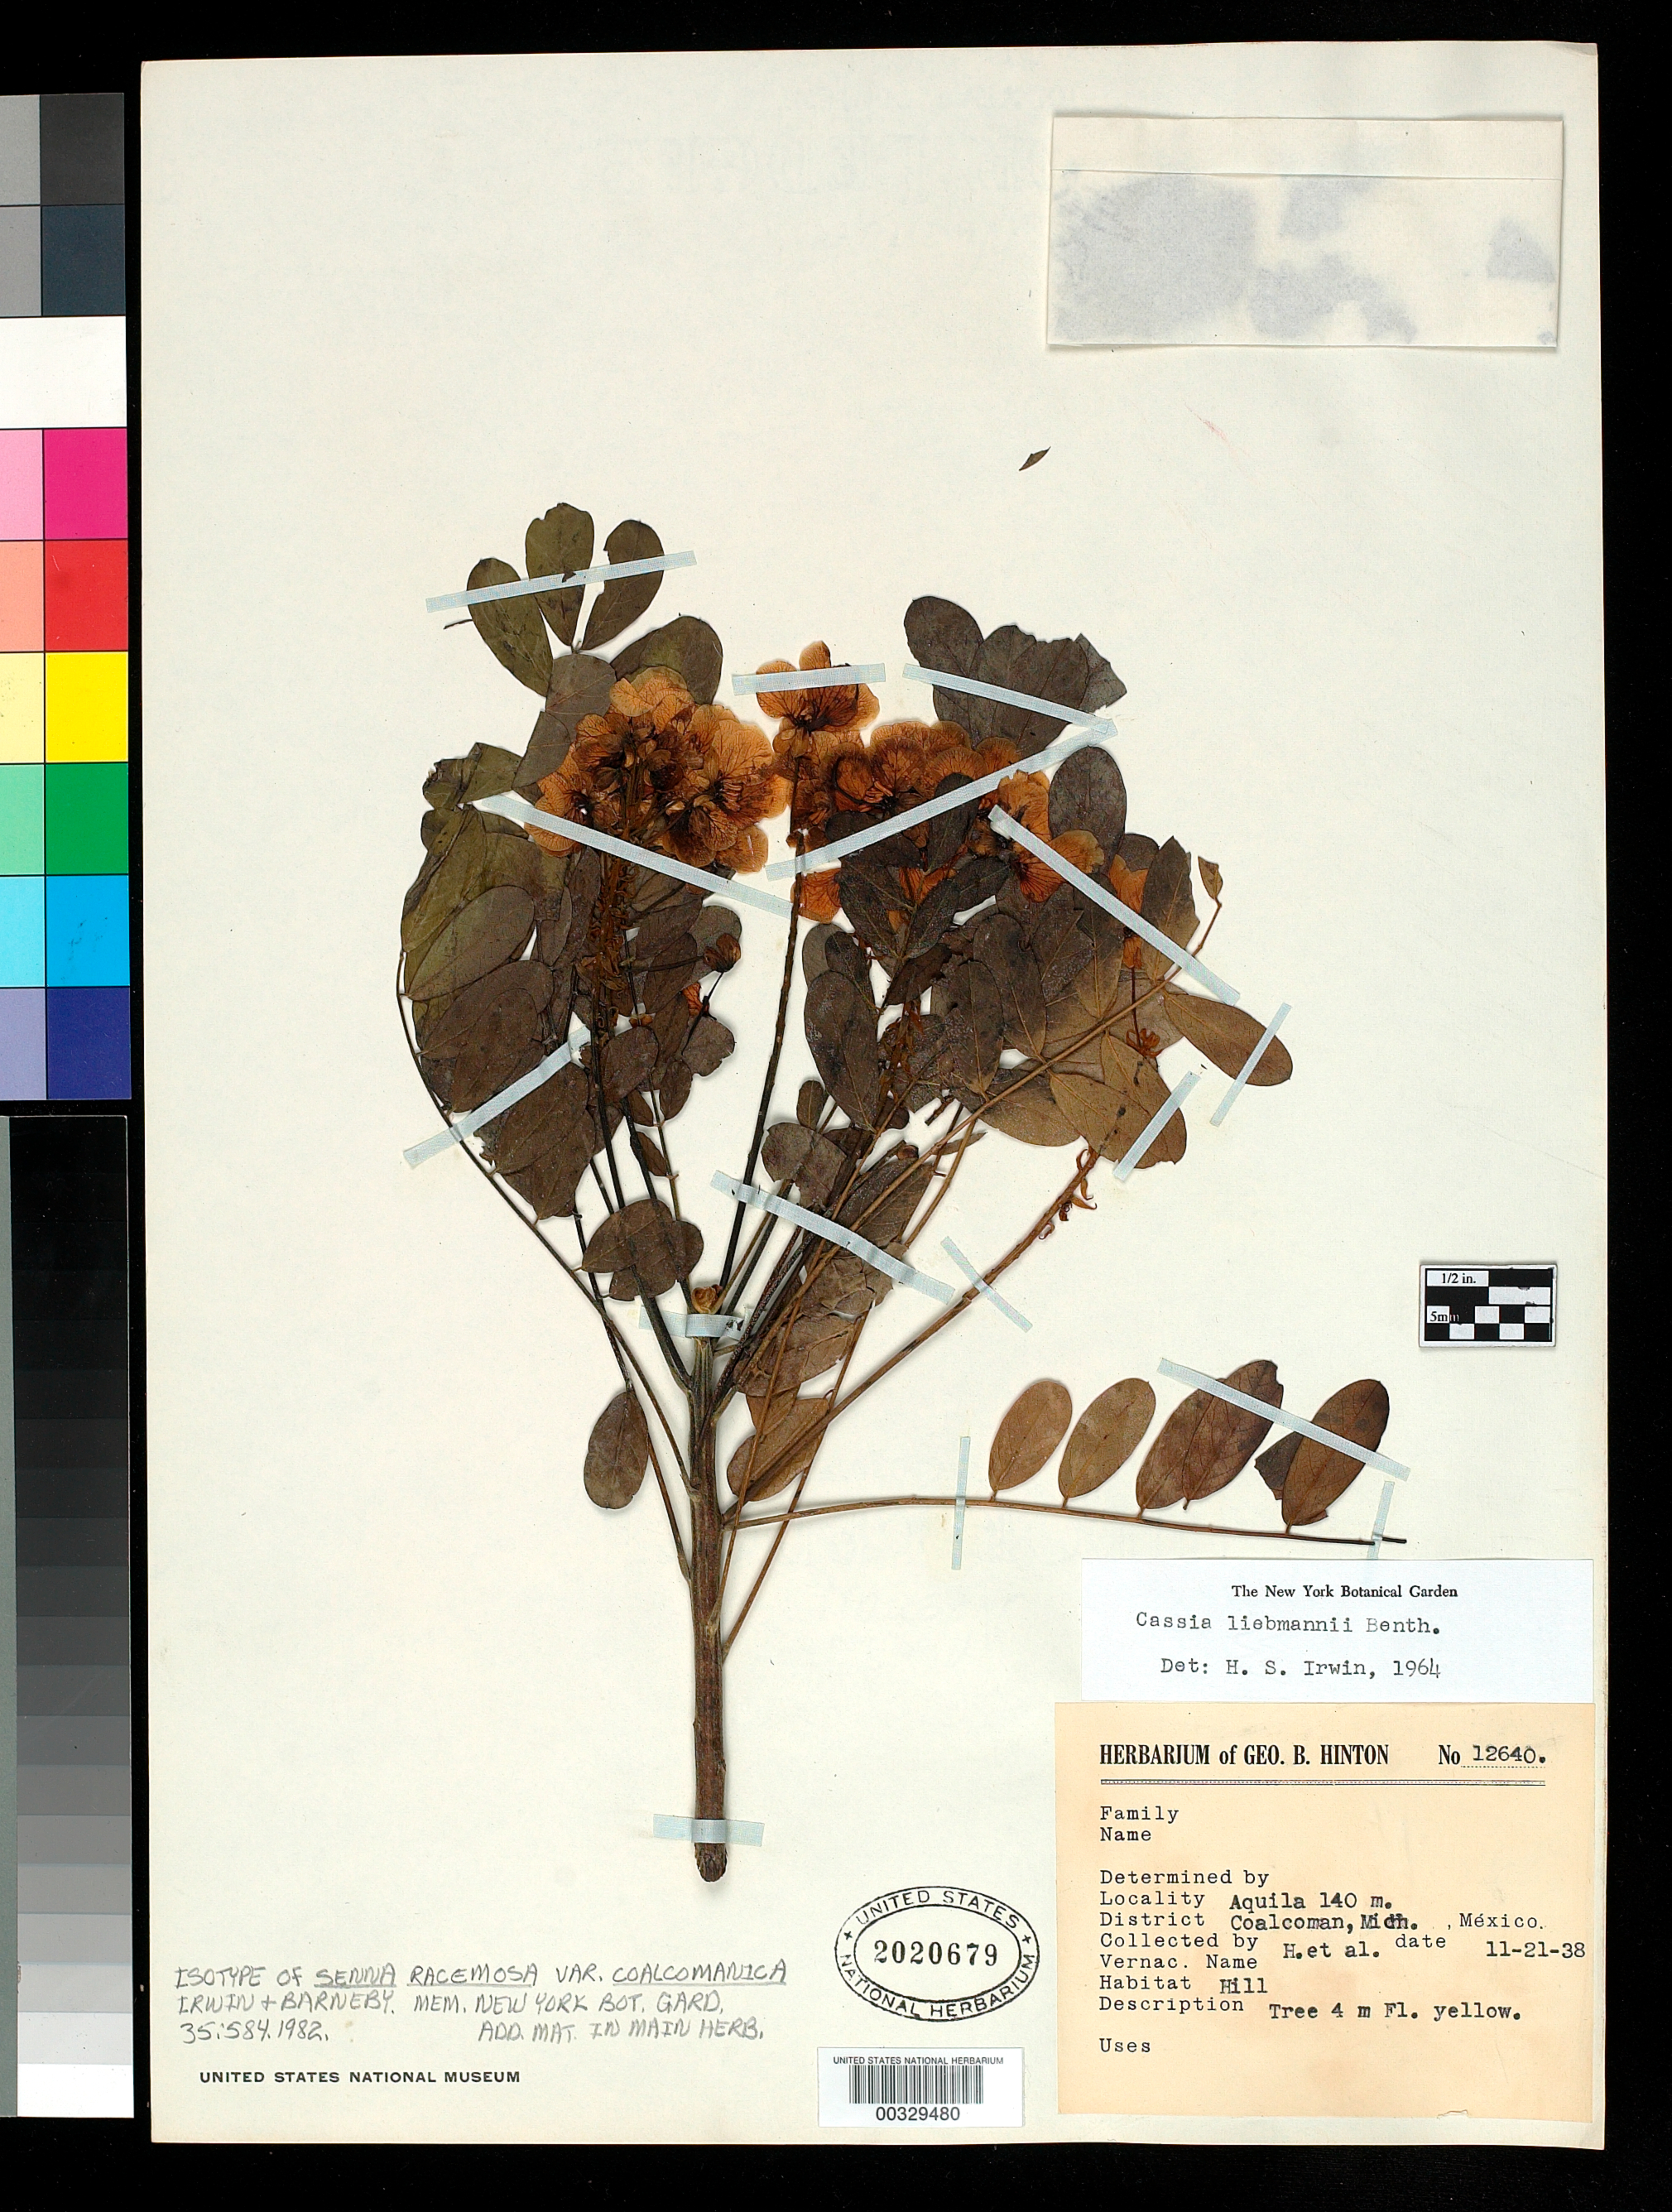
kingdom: Plantae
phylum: Tracheophyta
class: Magnoliopsida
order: Fabales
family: Fabaceae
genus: Senna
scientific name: Senna racemosa var. coalcomanica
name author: H.S. Irwin & Barneby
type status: Isotype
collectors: G. B. Hinton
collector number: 12640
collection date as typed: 21 Nov 1938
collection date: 1938-11-21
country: Mexico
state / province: Michoacán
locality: Aquila.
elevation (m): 140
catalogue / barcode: US 2020679